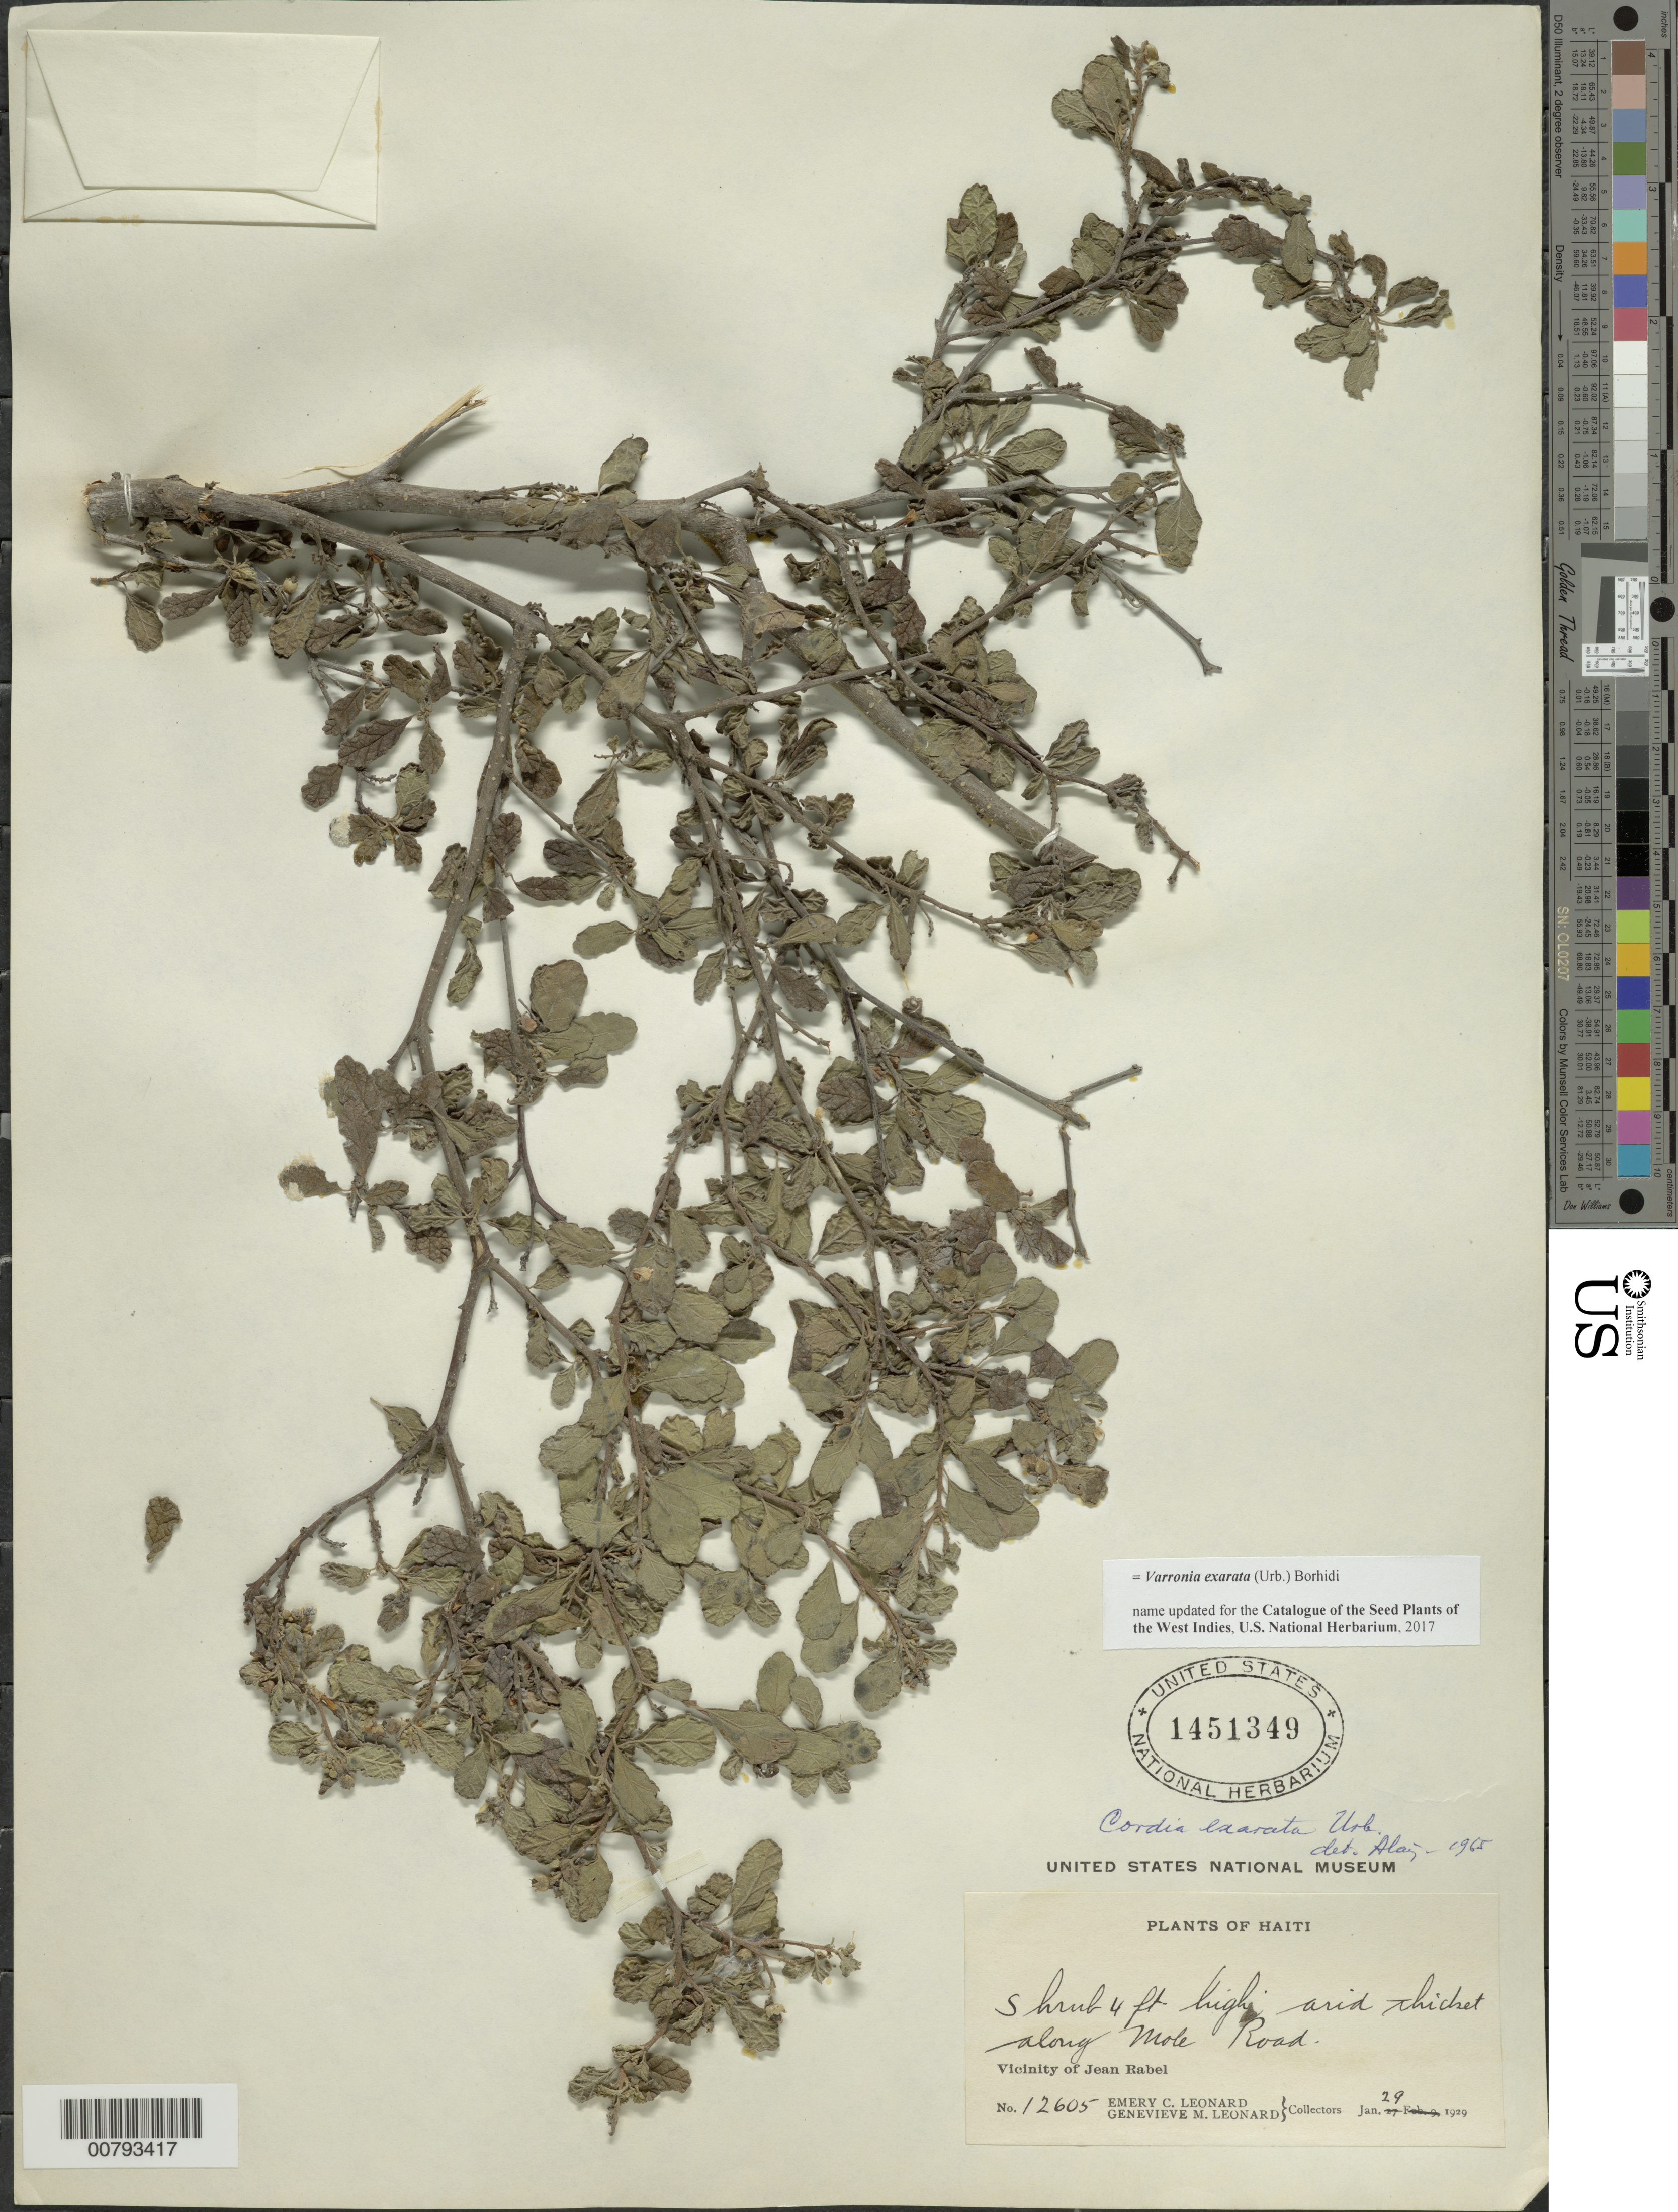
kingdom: Plantae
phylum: Tracheophyta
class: Magnoliopsida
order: Boraginales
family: Cordiaceae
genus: Varronia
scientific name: Varronia exarata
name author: (Urb.) Borhidi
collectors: E. C. Leonard & G. M. Leonard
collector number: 12605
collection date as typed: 29 Jan 1929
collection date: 1929-01-29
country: Haiti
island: Hispaniola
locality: Vicinity of Jean Rabel, along Mole Road.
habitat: Arid thicket.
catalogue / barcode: US 1451349